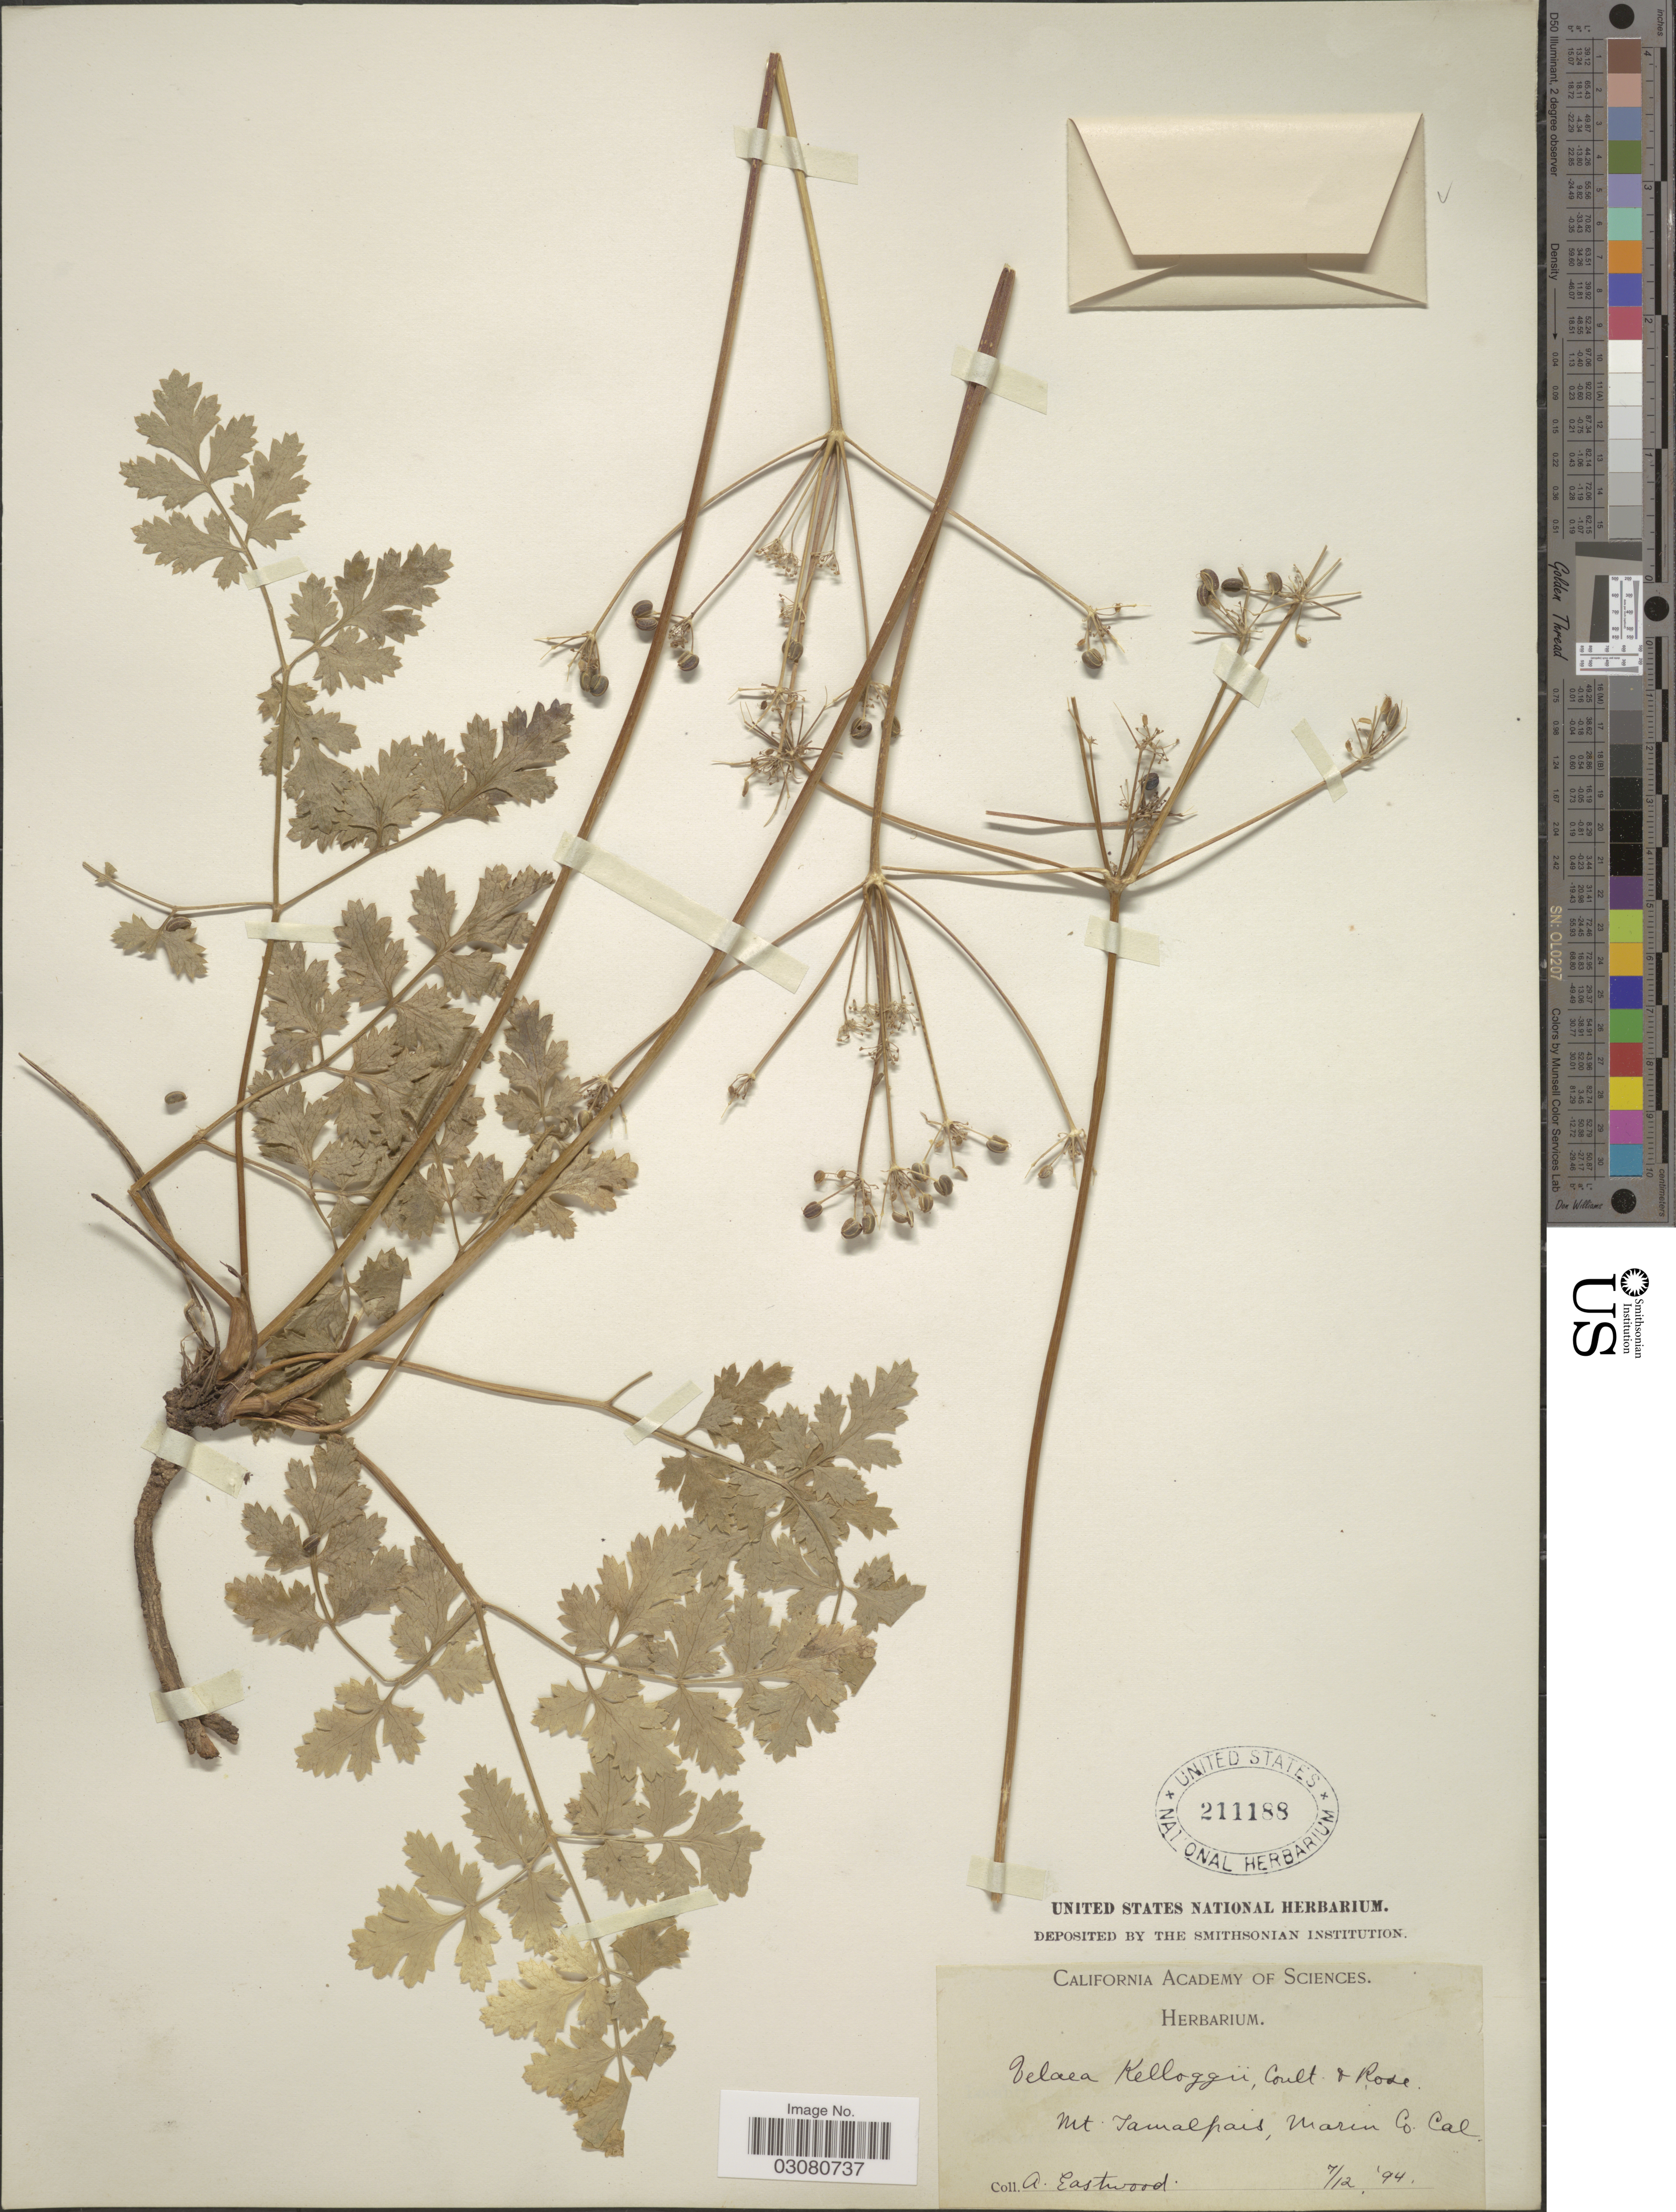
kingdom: Plantae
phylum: Tracheophyta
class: Magnoliopsida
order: Apiales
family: Apiaceae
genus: Drudeophytum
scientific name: Drudeophytum kelloggii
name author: (A. Gray) J.M. Coult. & Rose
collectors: A. Eastwood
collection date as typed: Transcribed d/m/y: 12/7/94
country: United States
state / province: California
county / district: Marin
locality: Mt. Tamalpais, Marin Co., Cal.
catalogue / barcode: US 211188